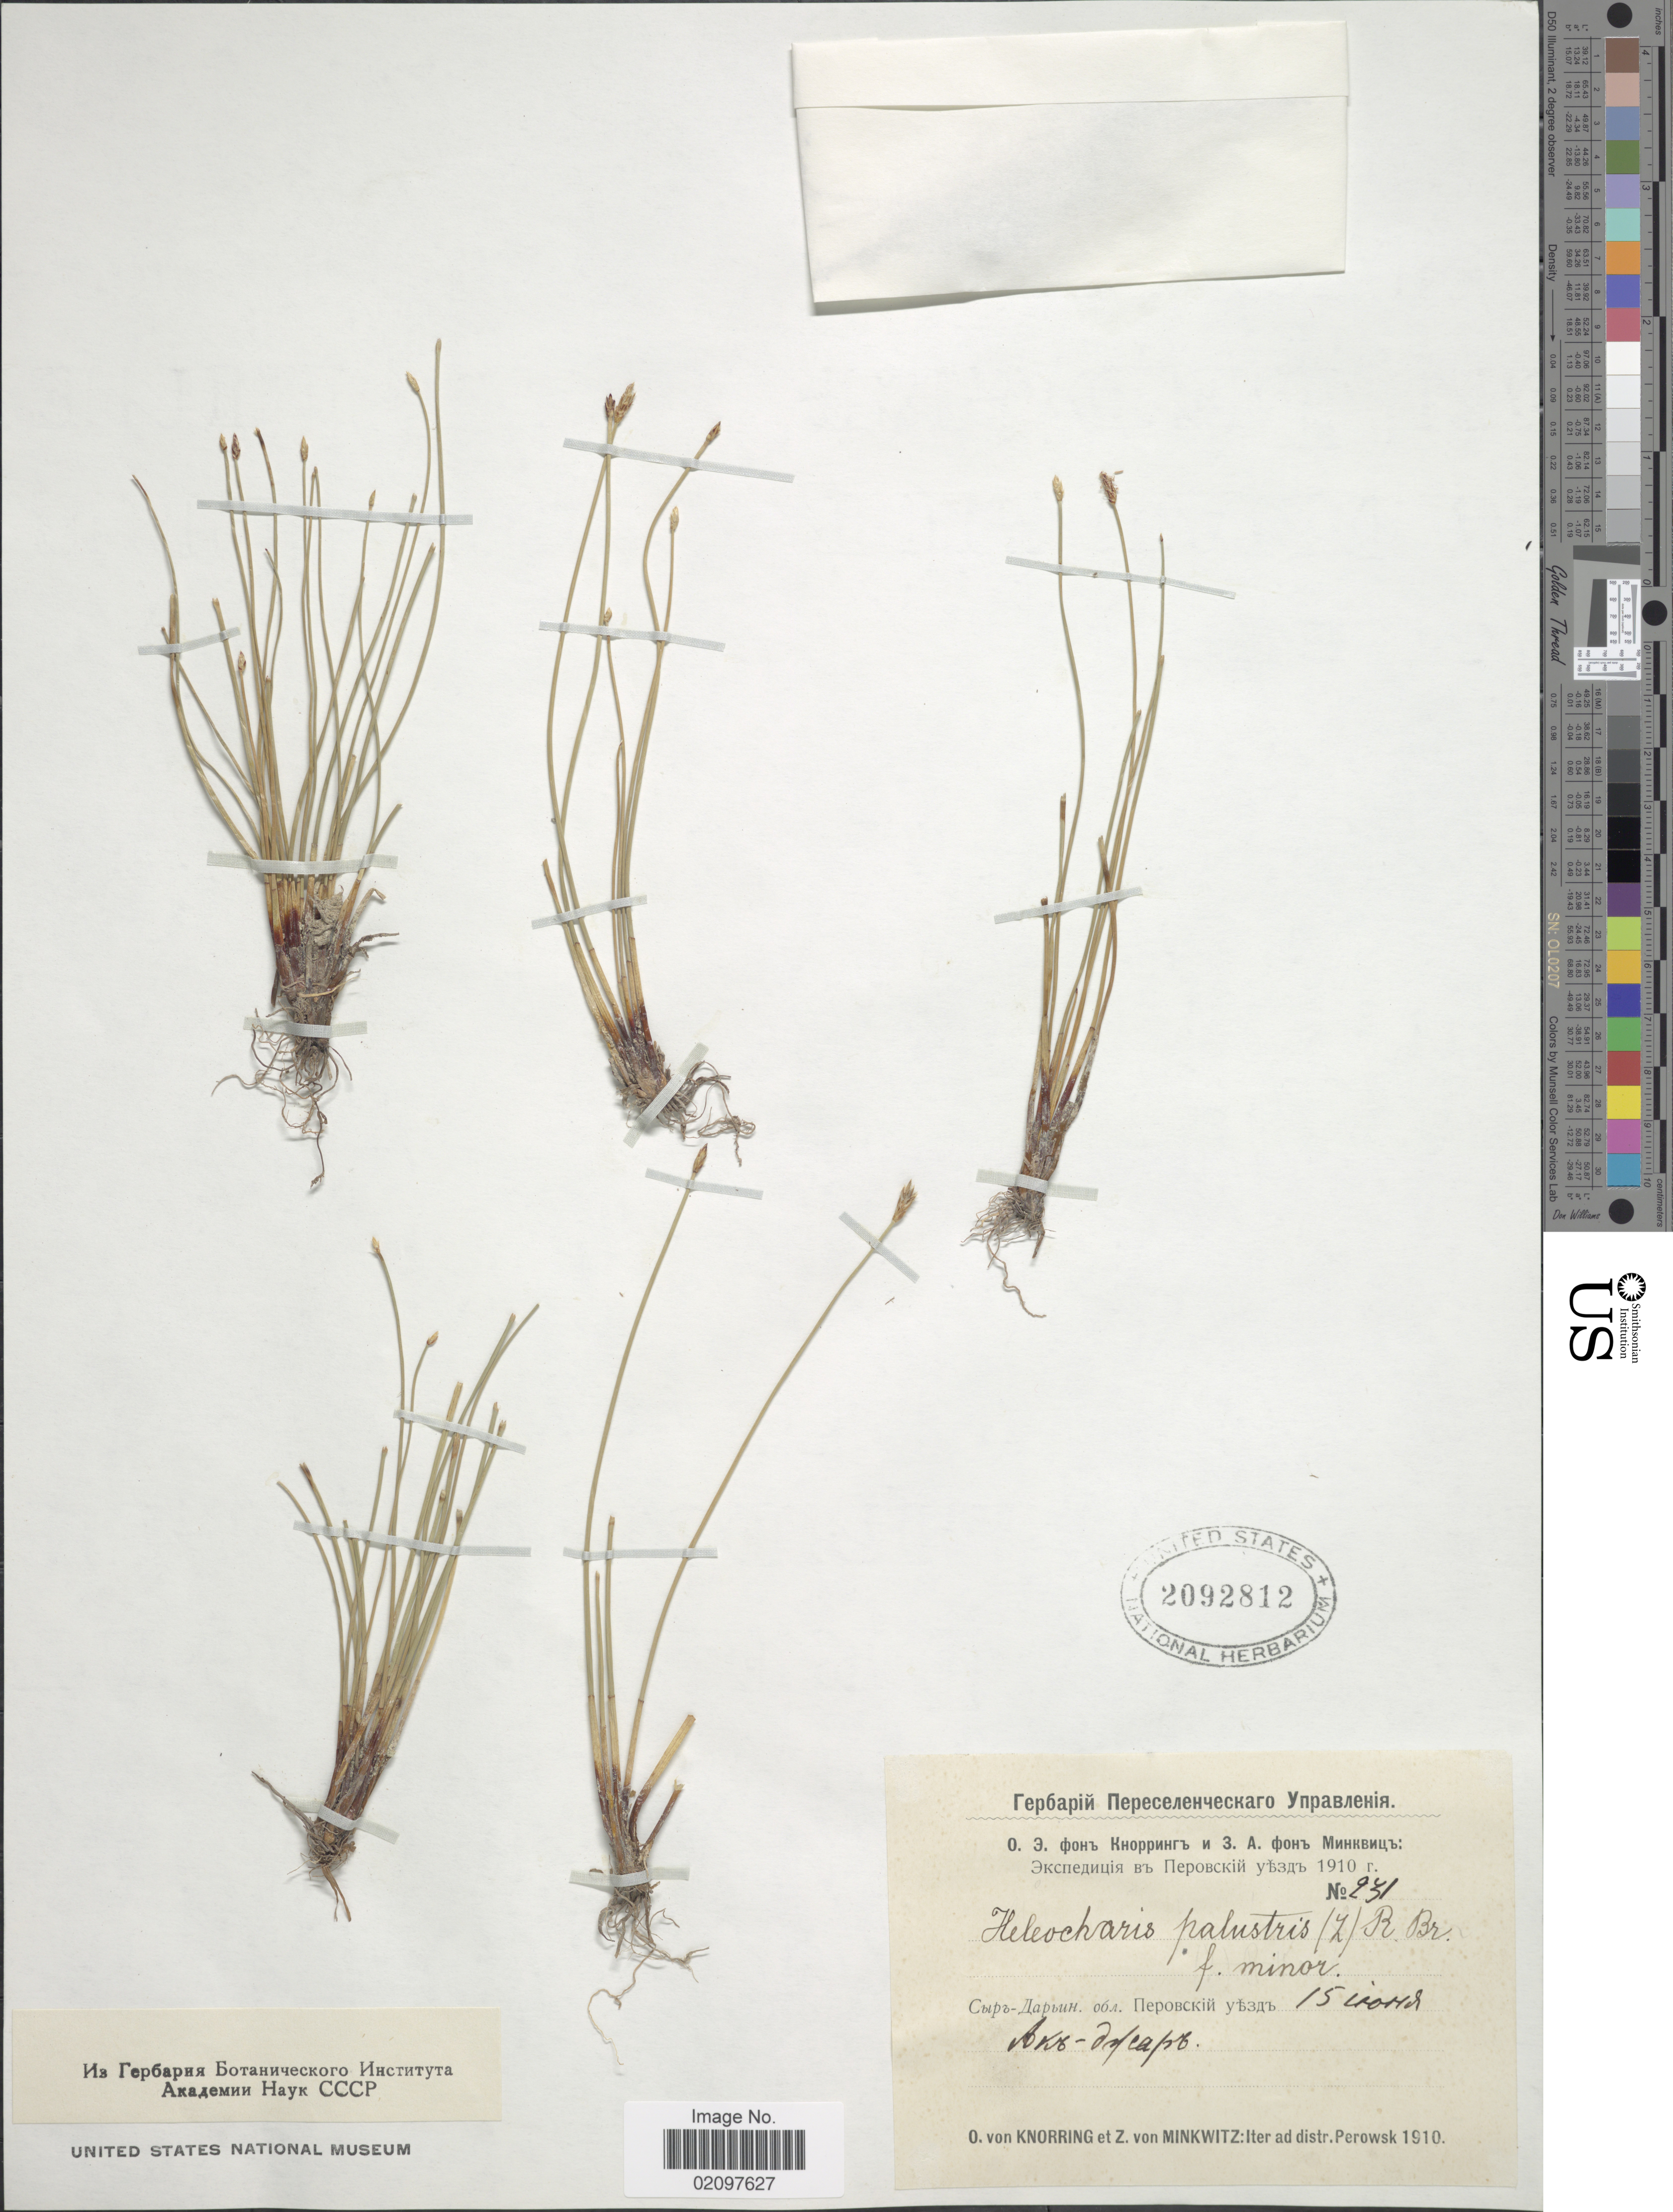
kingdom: Plantae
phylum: Tracheophyta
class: Liliopsida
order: Poales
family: Cyperaceae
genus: Eleocharis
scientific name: Eleocharis palustris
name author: (L.) Roem. & Schult.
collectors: O. Knorring & Z. Minkwitz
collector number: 231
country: Kazakhstan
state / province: Qyzylorda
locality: Akzhar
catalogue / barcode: US 2092812